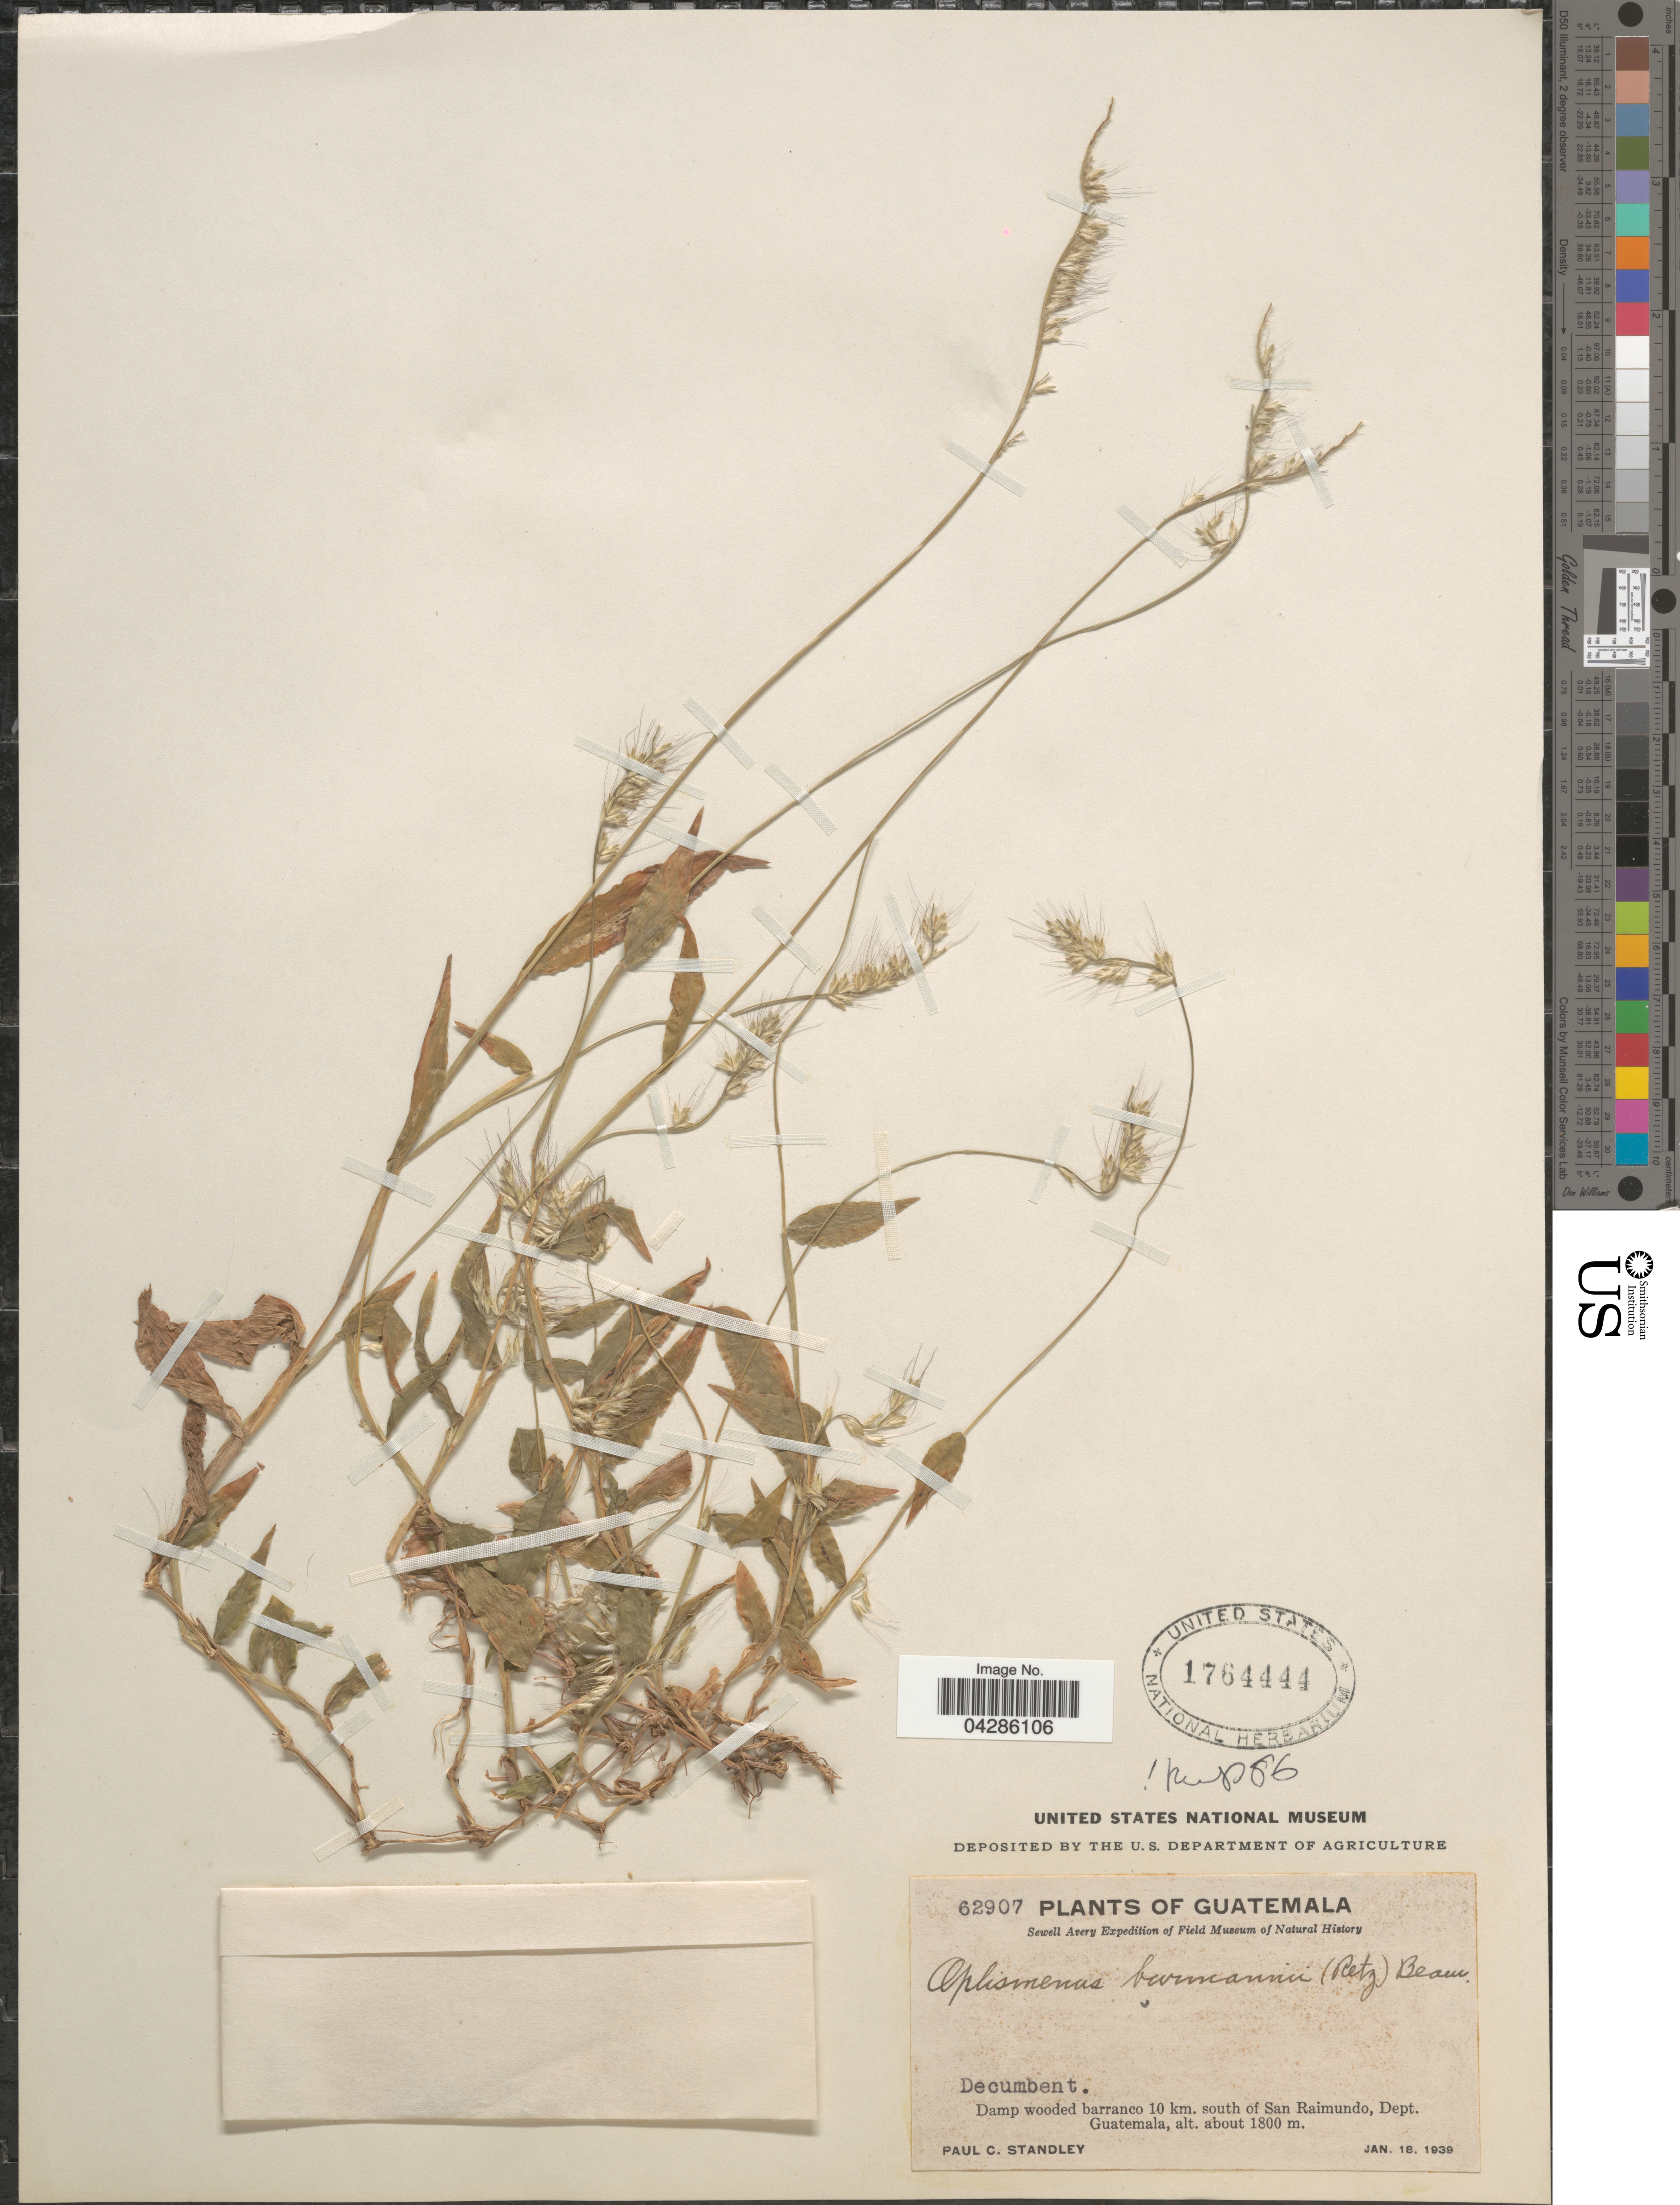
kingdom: Plantae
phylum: Tracheophyta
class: Liliopsida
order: Poales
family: Poaceae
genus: Oplismenus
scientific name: Oplismenus burmannii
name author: (Retz.) P. Beauv.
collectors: P. C. Standley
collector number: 62907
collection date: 1939-01-18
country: Guatemala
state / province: Guatemala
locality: Sewell Avery Expedition. Damp wooded barranco 10 km. south of San Raimundo, Dept. Guatemala.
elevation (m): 1800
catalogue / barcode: US 1764444